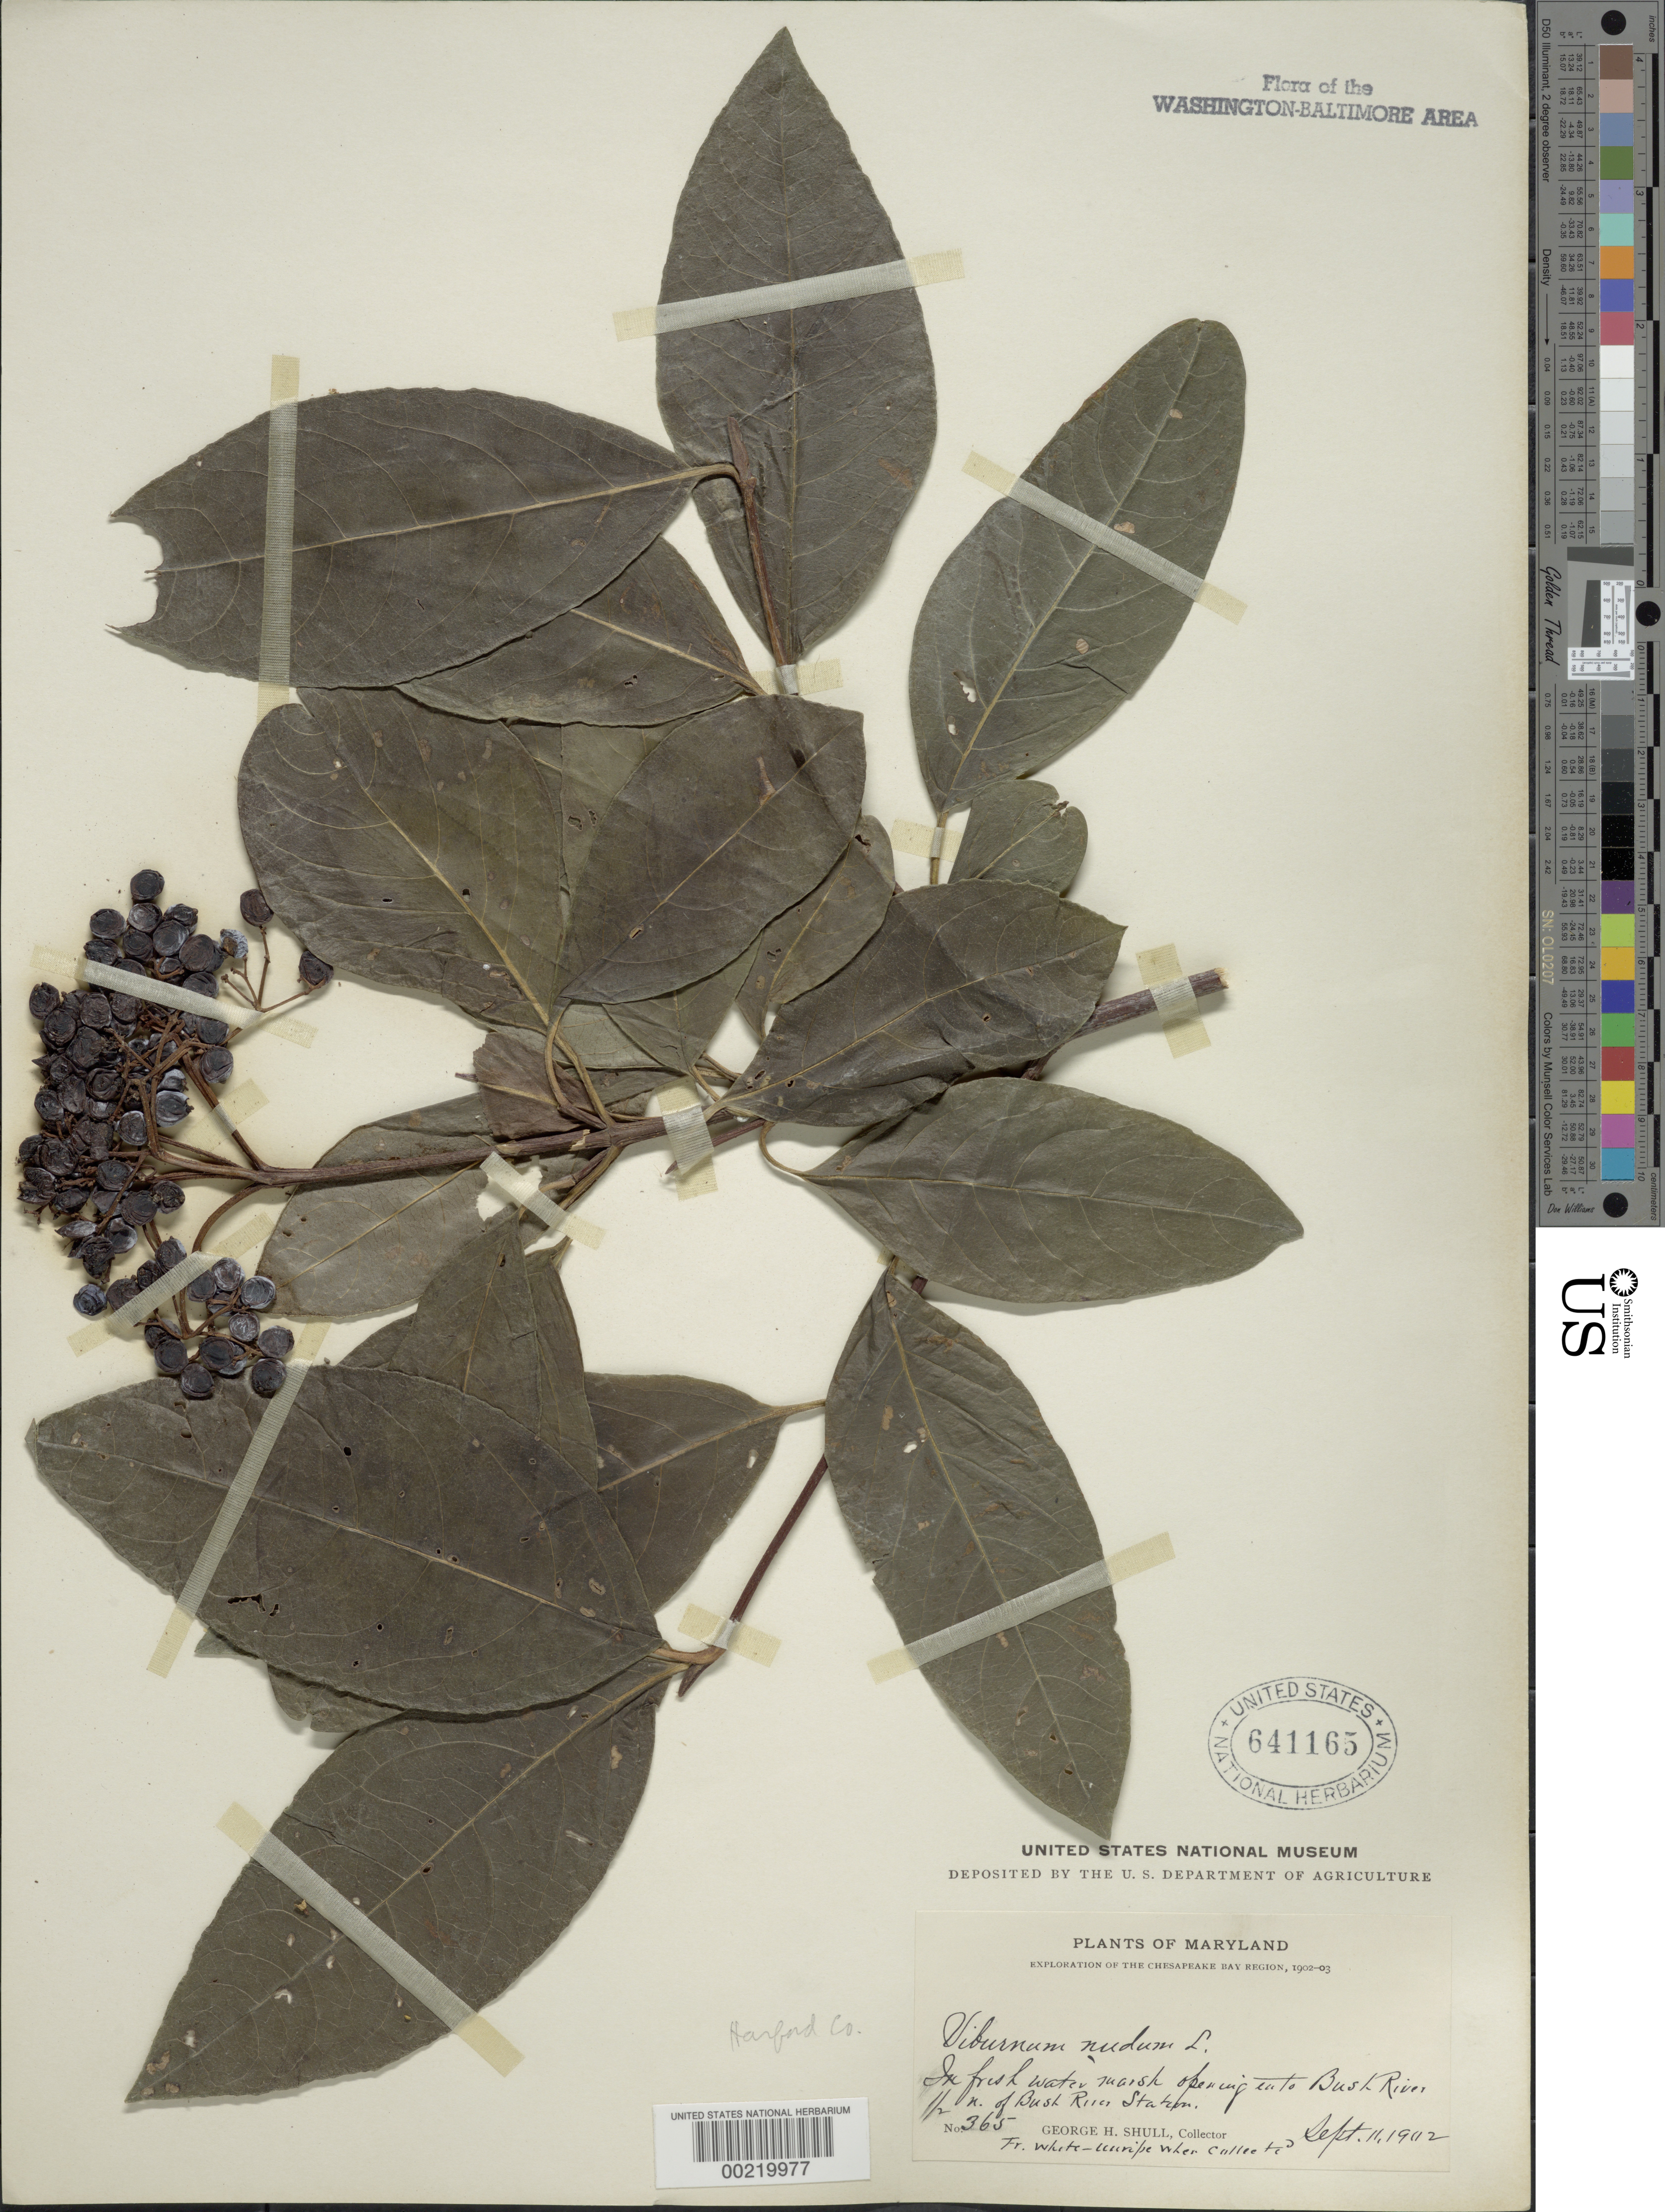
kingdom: Plantae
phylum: Tracheophyta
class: Magnoliopsida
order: Dipsacales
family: Viburnaceae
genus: Viburnum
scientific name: Viburnum nudum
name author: L.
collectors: G. H. Shull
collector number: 365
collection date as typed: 11 Sep 1902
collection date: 1902-09-11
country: United States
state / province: Maryland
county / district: Harford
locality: Bush River, .5 mi. N of Bush River Station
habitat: Fresh water marsh opening into river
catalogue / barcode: US 641165